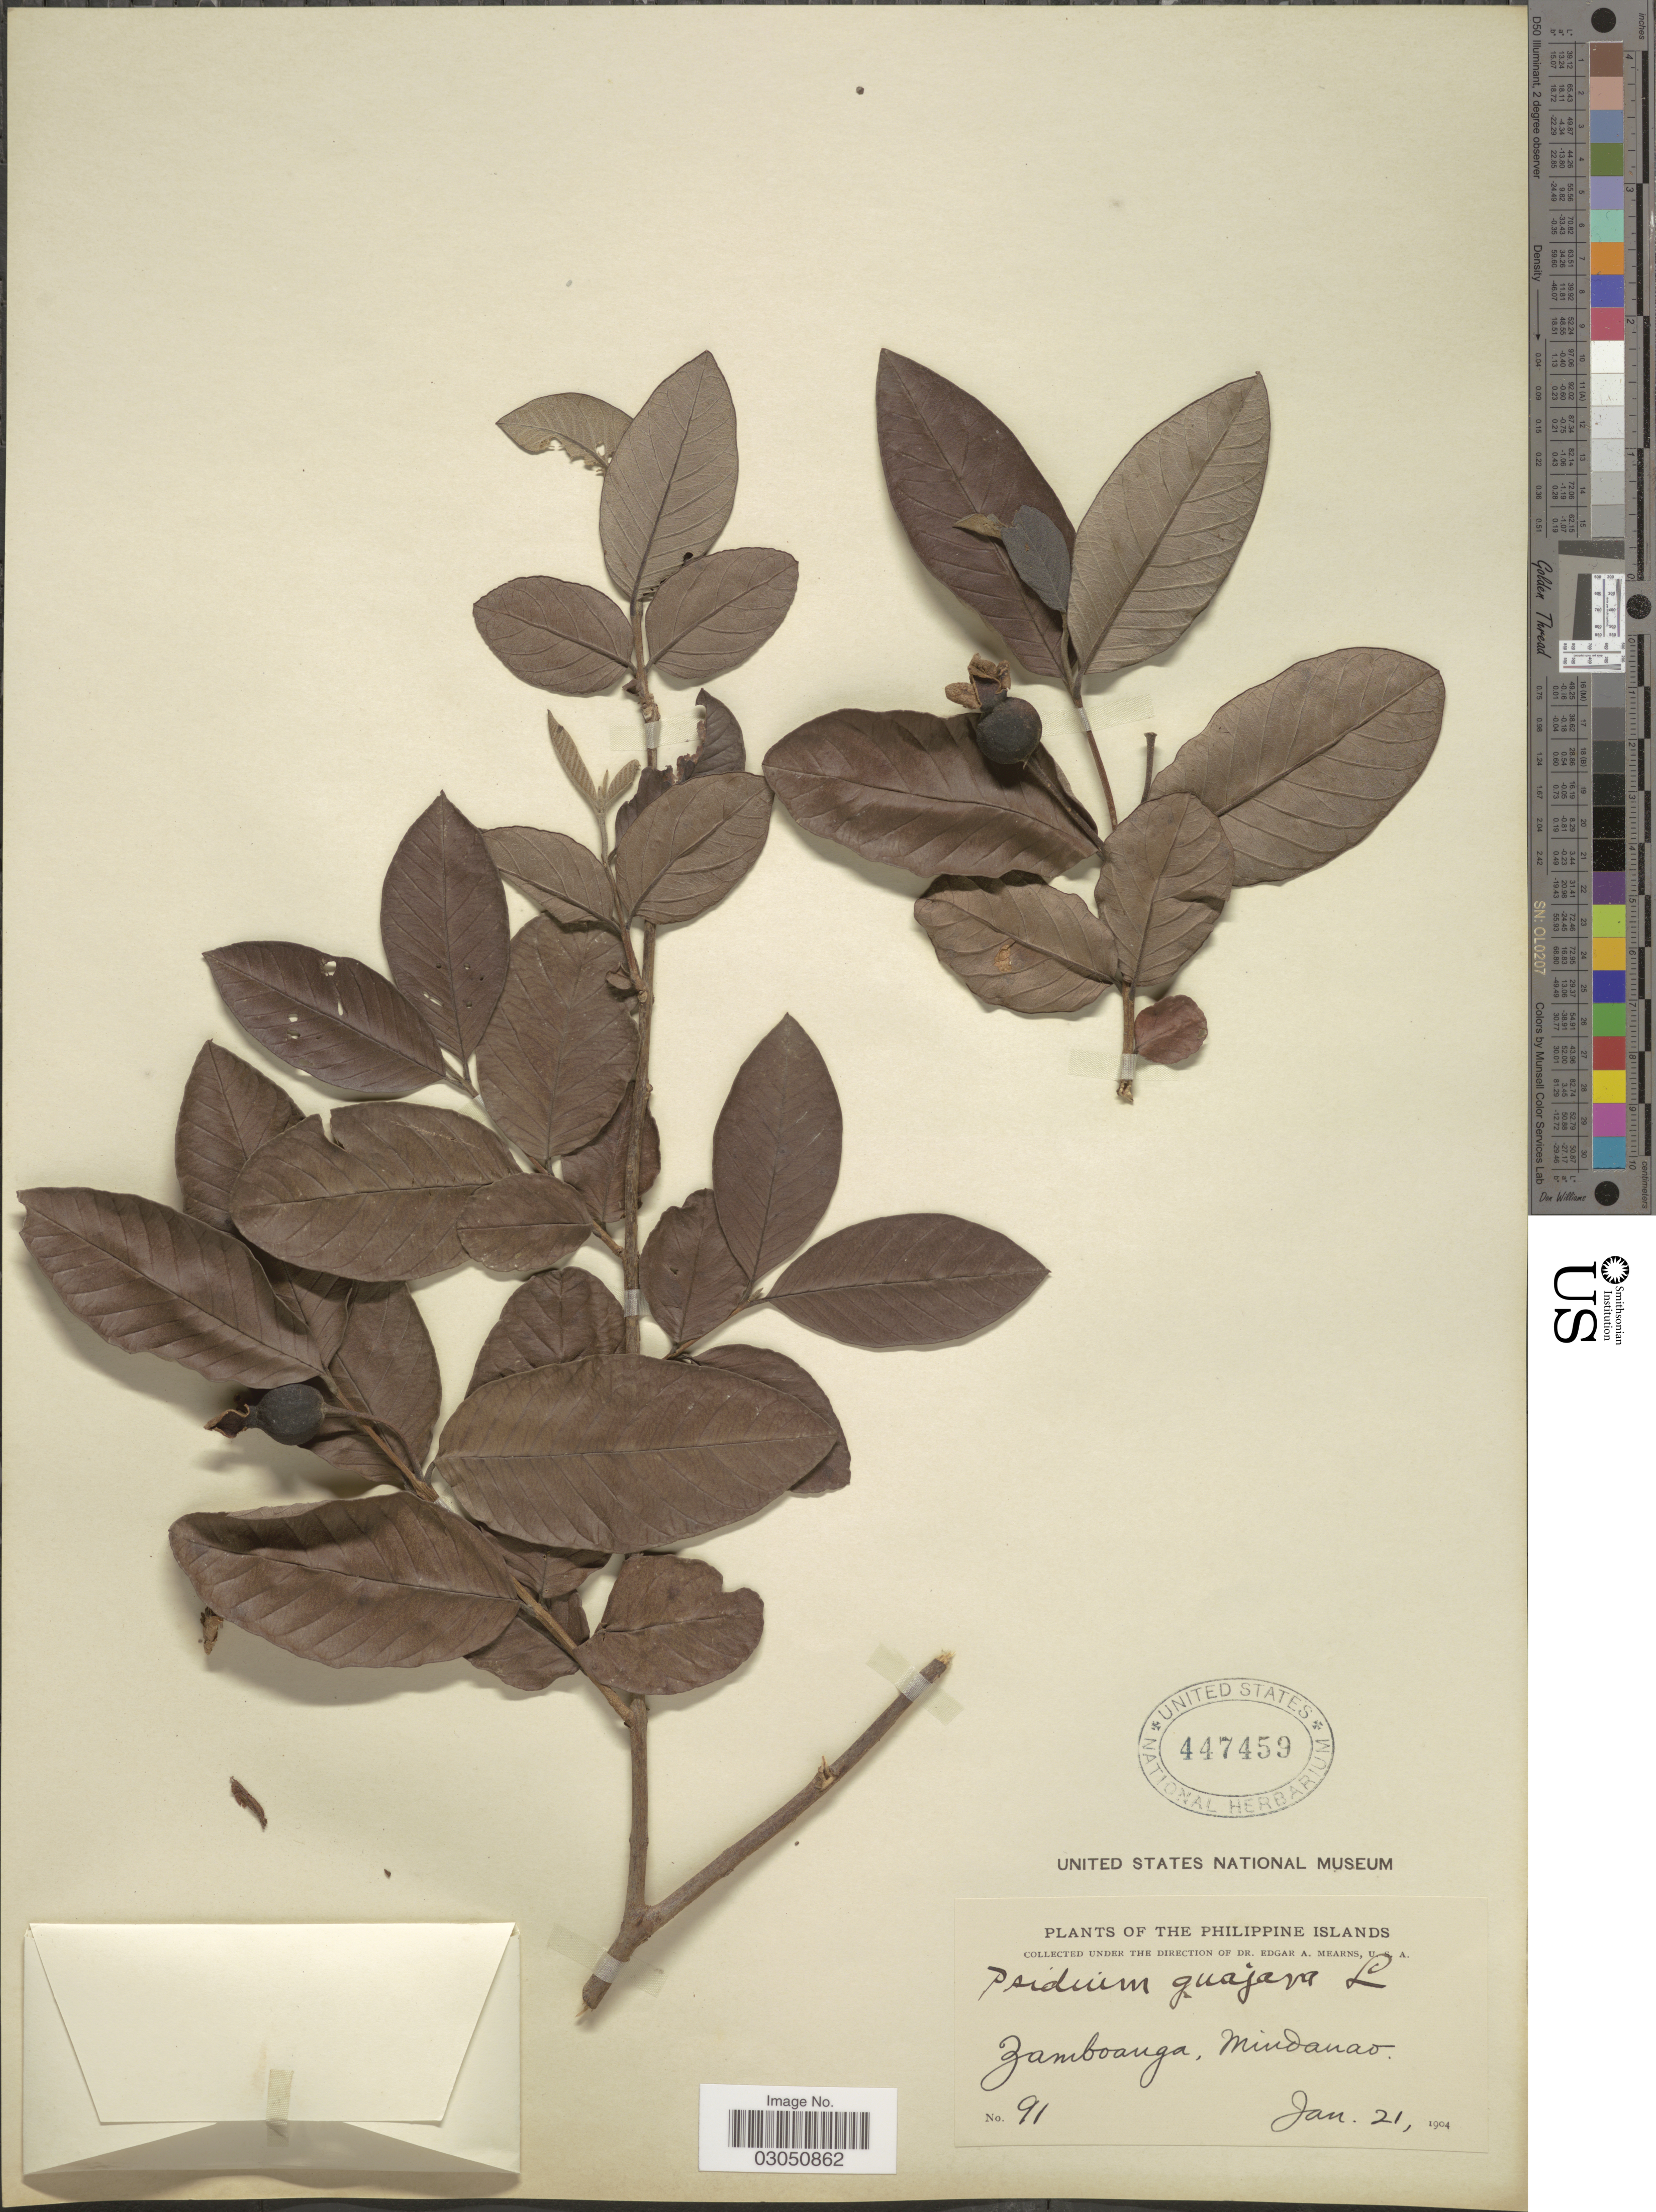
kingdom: Plantae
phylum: Tracheophyta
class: Magnoliopsida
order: Myrtales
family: Myrtaceae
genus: Psidium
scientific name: Psidium guajava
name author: L.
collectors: E. A. Mearns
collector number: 91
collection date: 1904-01-21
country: Philippines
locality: Philippine Islands. Zamboango, Mindanao.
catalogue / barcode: US 447459